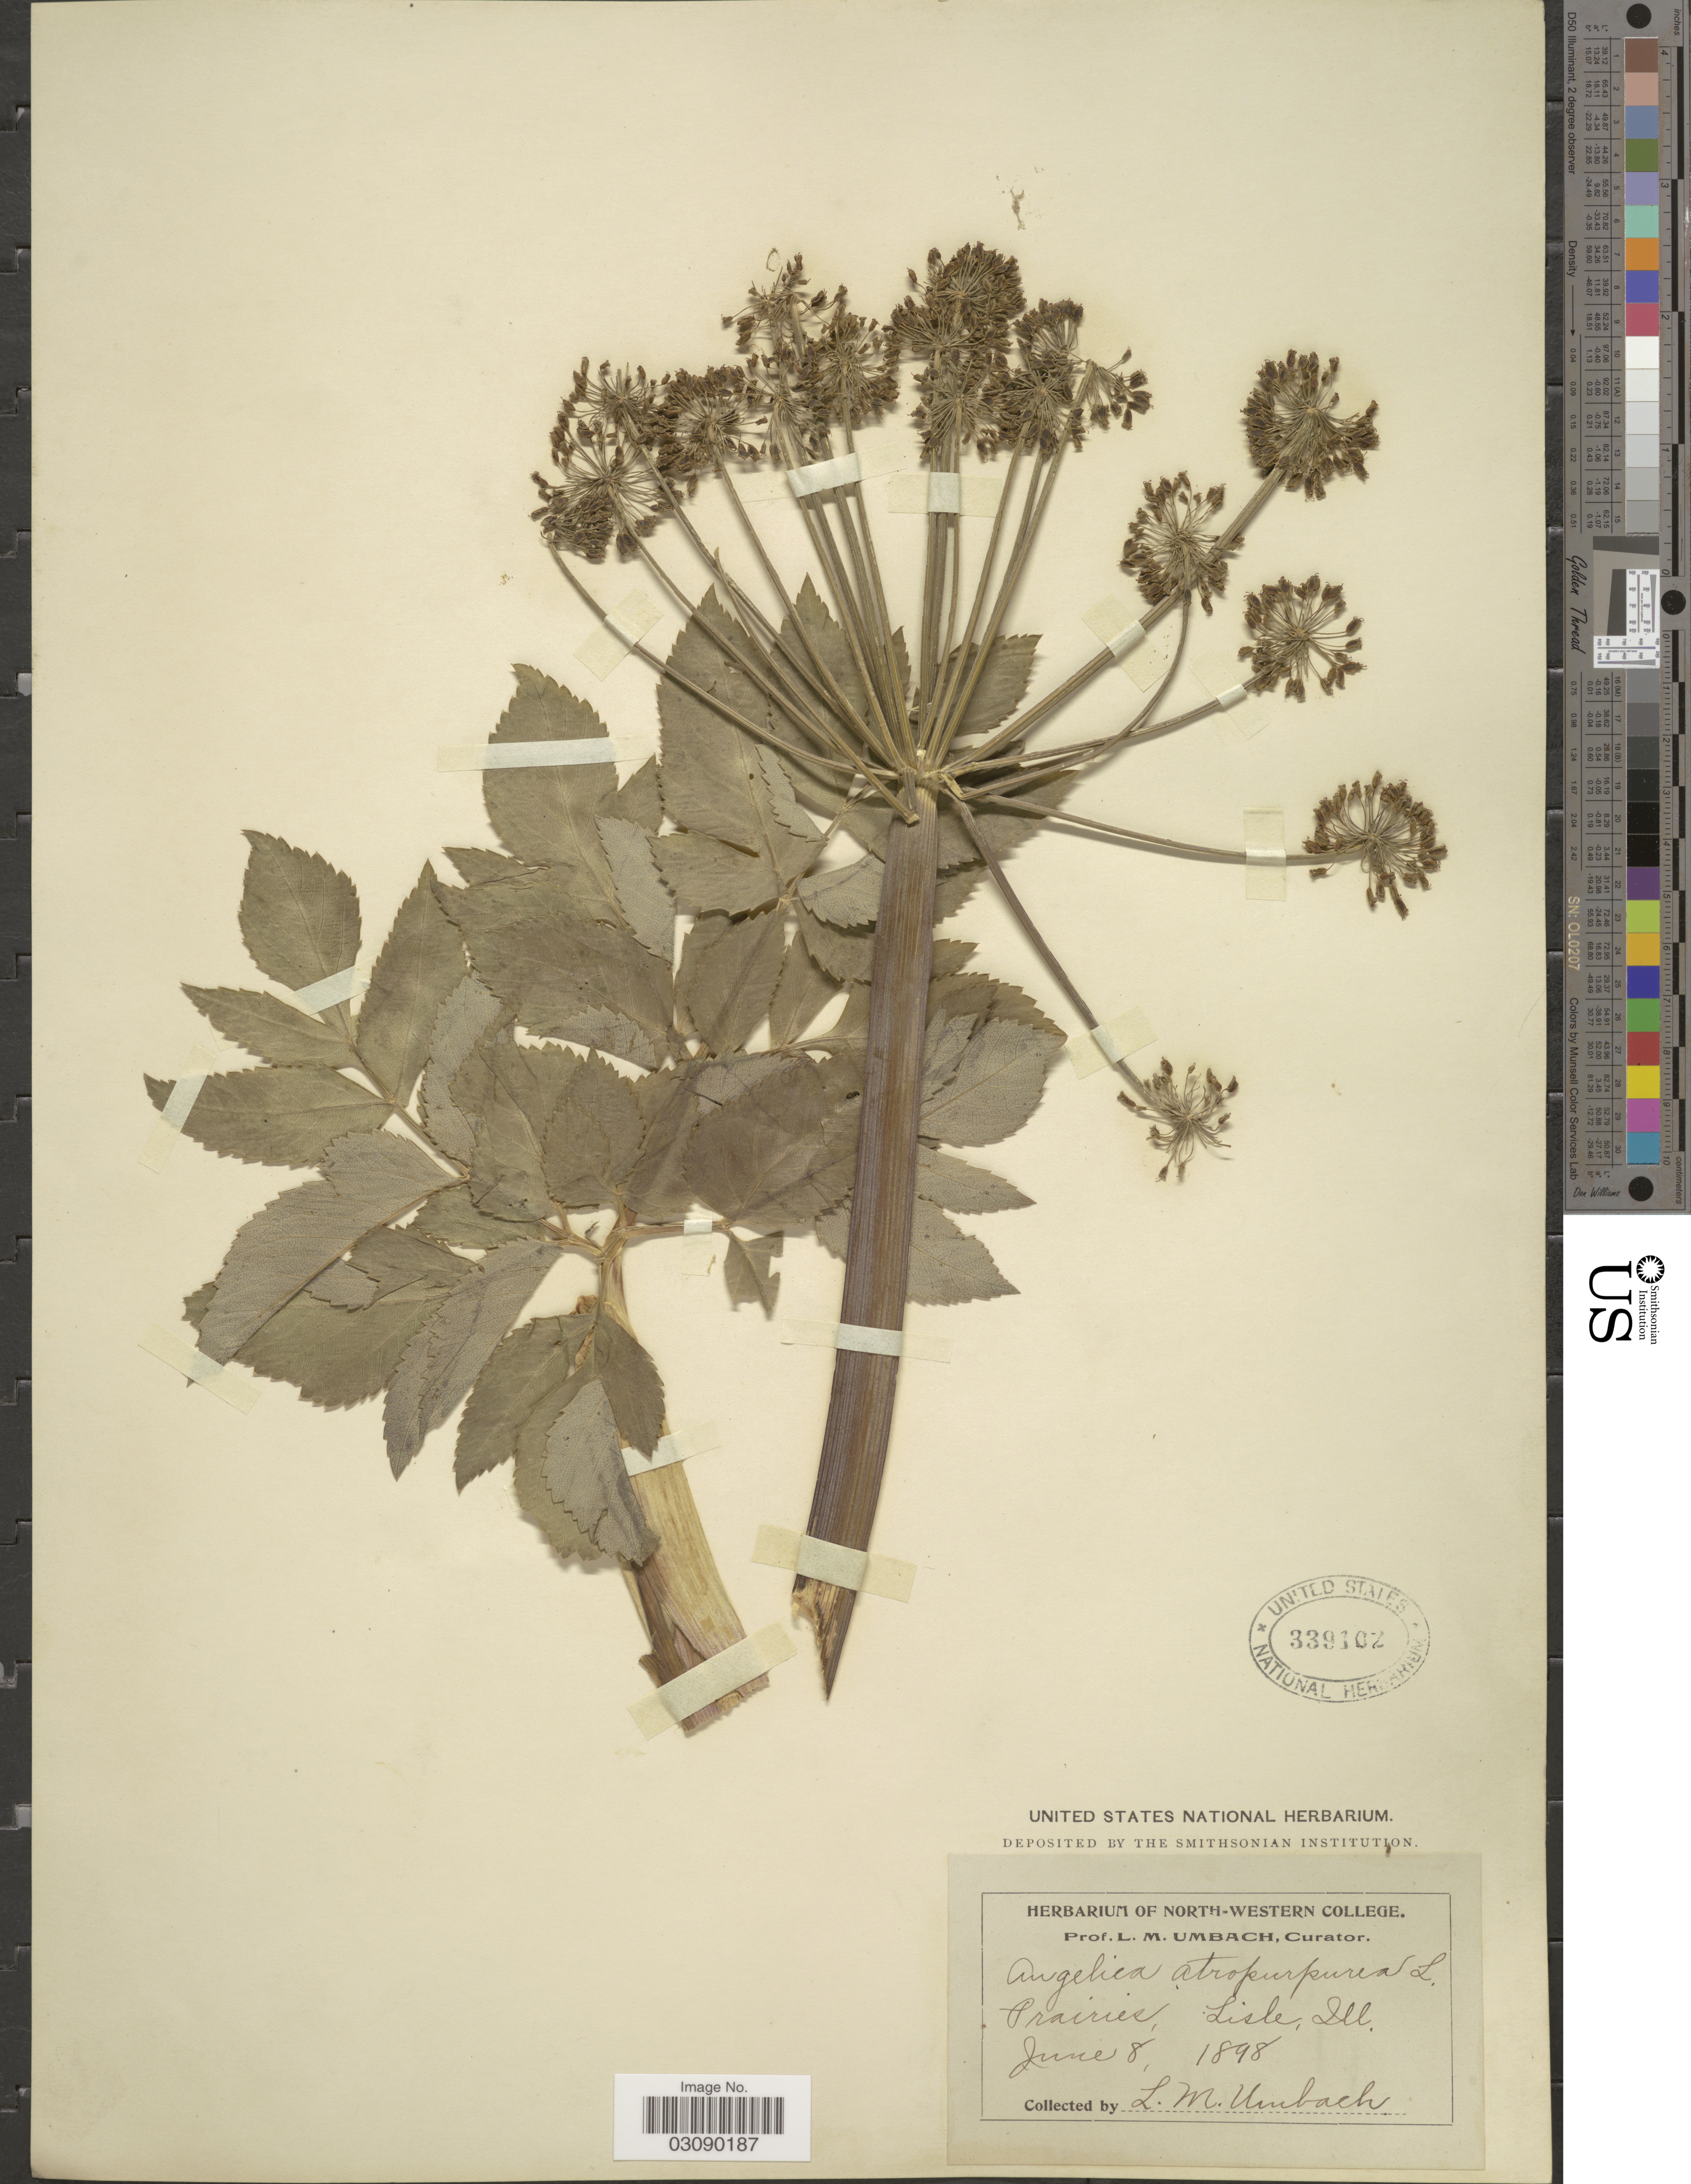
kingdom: Plantae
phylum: Tracheophyta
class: Magnoliopsida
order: Apiales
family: Apiaceae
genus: Angelica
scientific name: Angelica atropurpurea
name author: L.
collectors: L. M. Umbach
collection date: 1898-06-08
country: United States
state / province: Illinois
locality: Lisle.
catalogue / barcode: US 339102